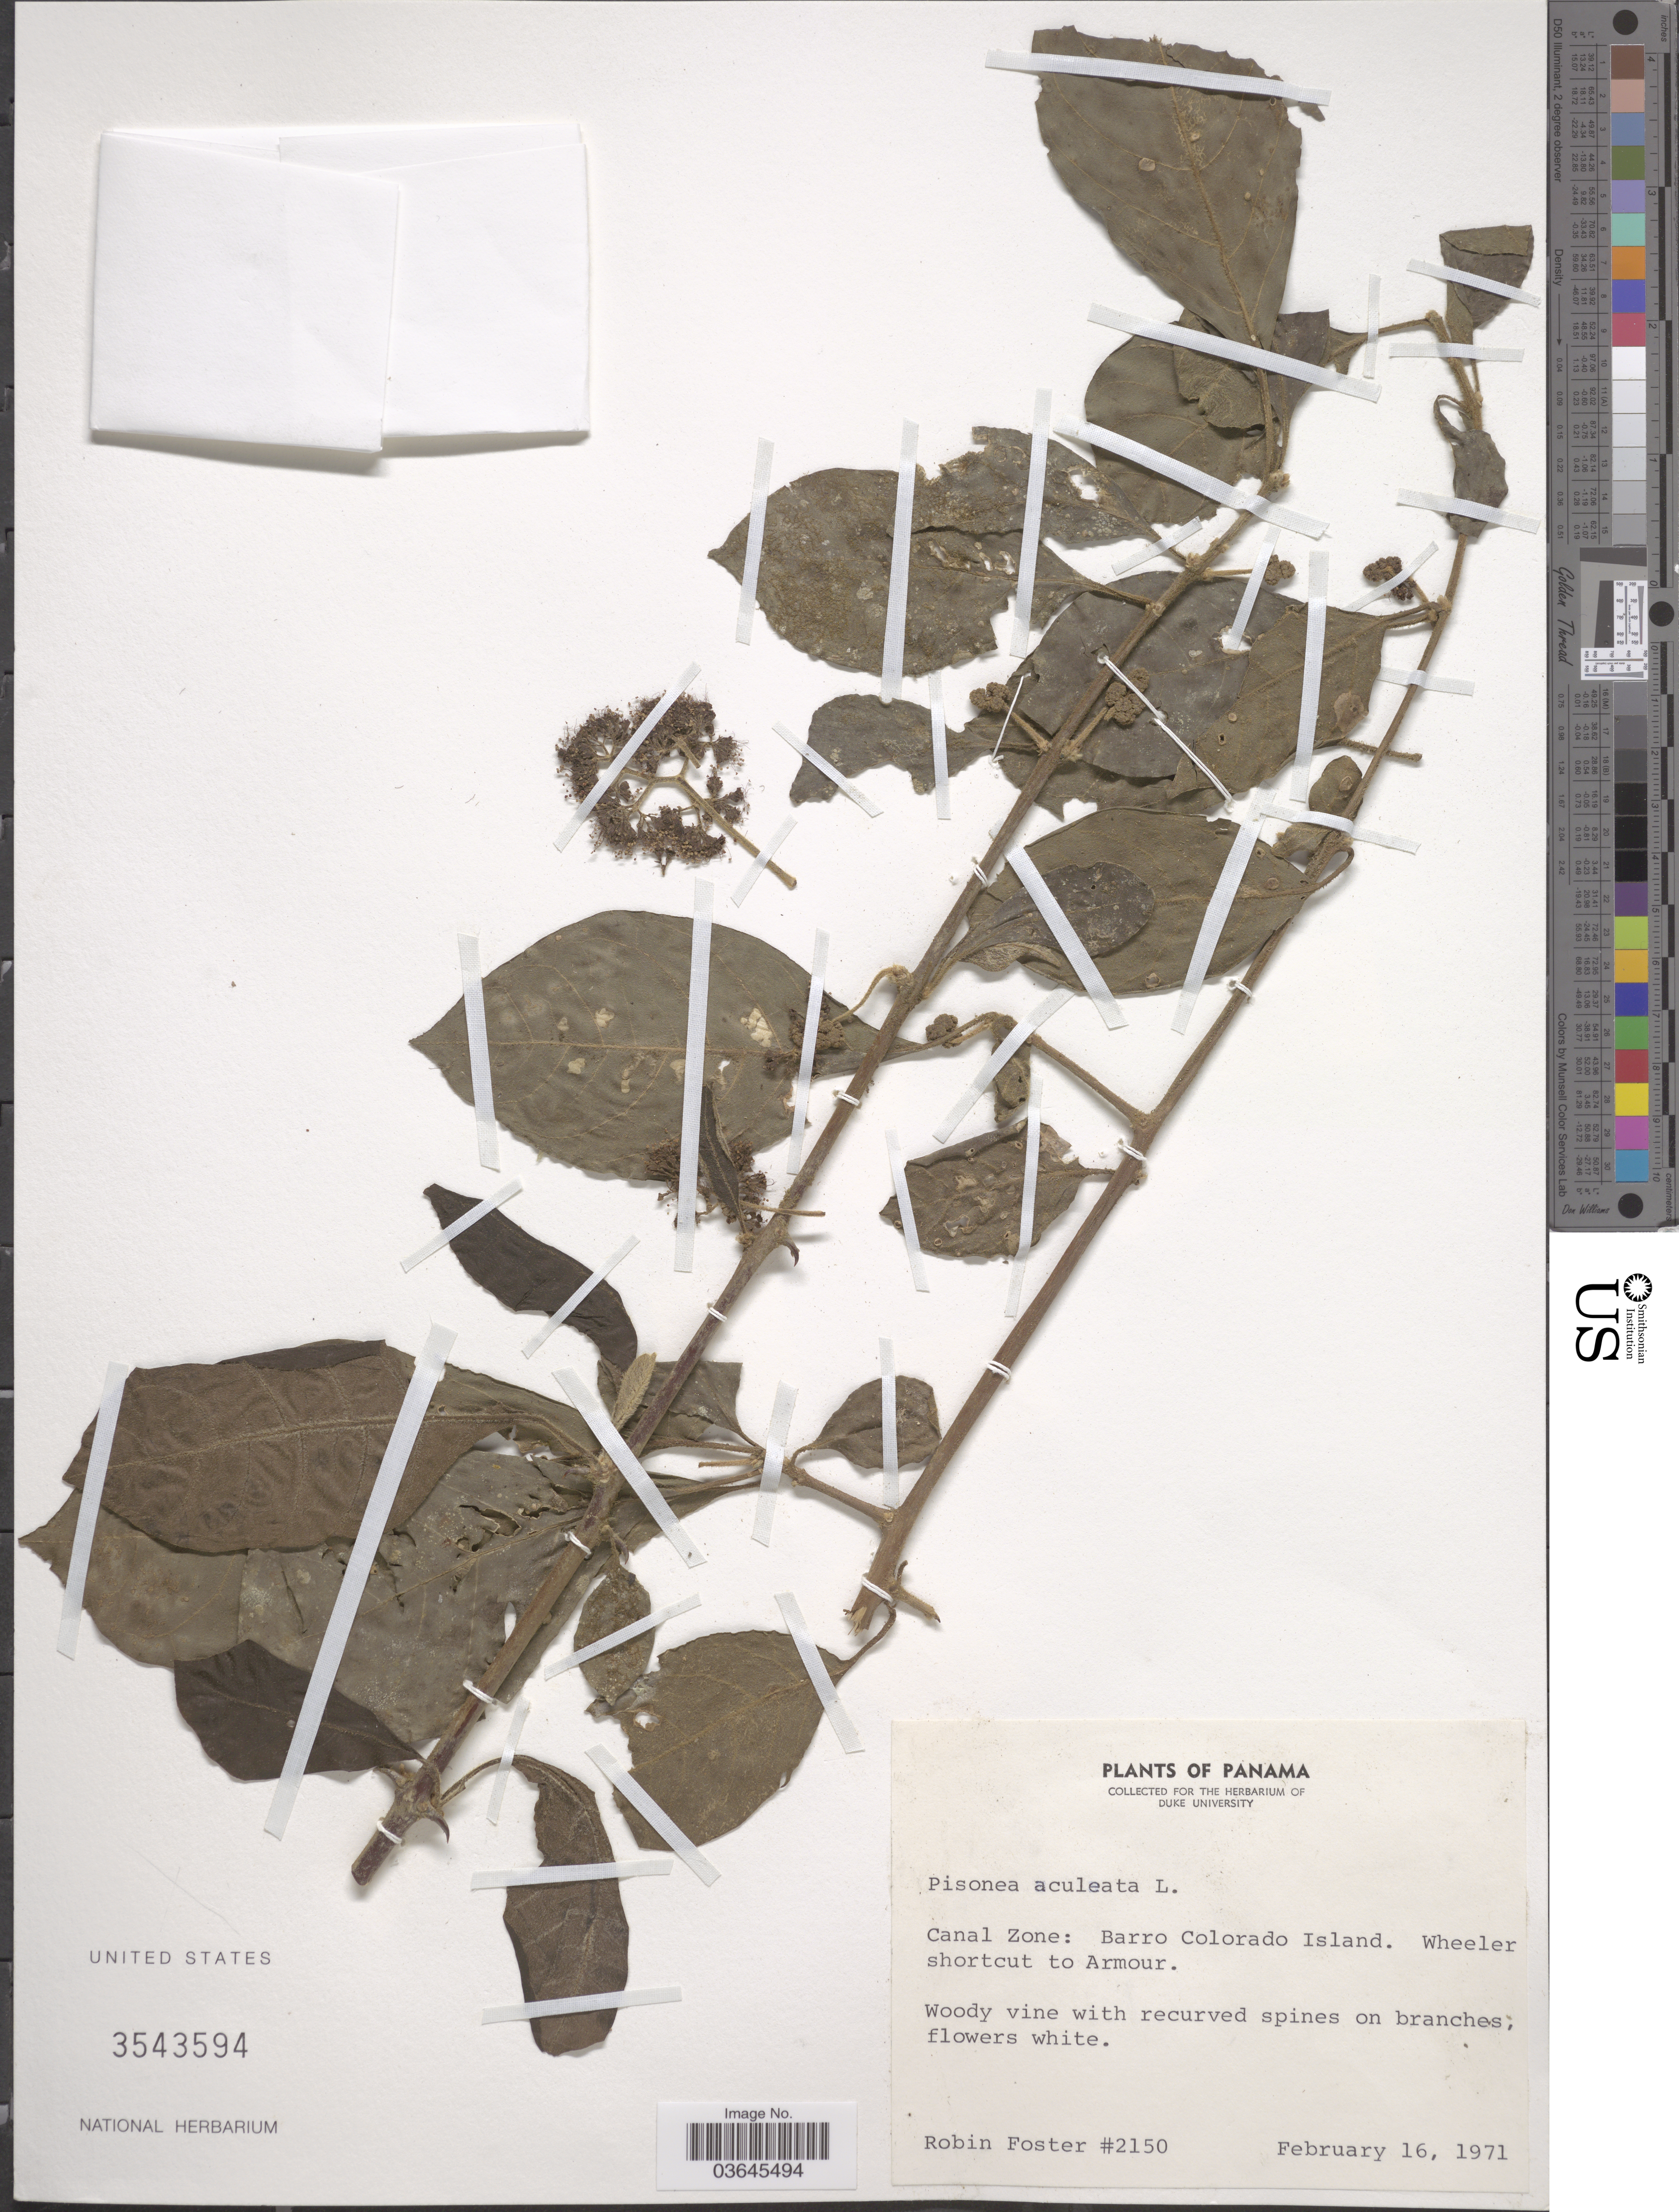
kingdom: Plantae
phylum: Tracheophyta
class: Magnoliopsida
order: Caryophyllales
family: Nyctaginaceae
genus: Pisonia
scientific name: Pisonia aculeata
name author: L.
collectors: R. B. Foster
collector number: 2150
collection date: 1971-02-16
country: Panama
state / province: Panamá Oeste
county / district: Canal Zone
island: Barro Colorado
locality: Canal Zone: Barro Colorado Island. Wheeler shortcut to Armour.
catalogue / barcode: US 3543594